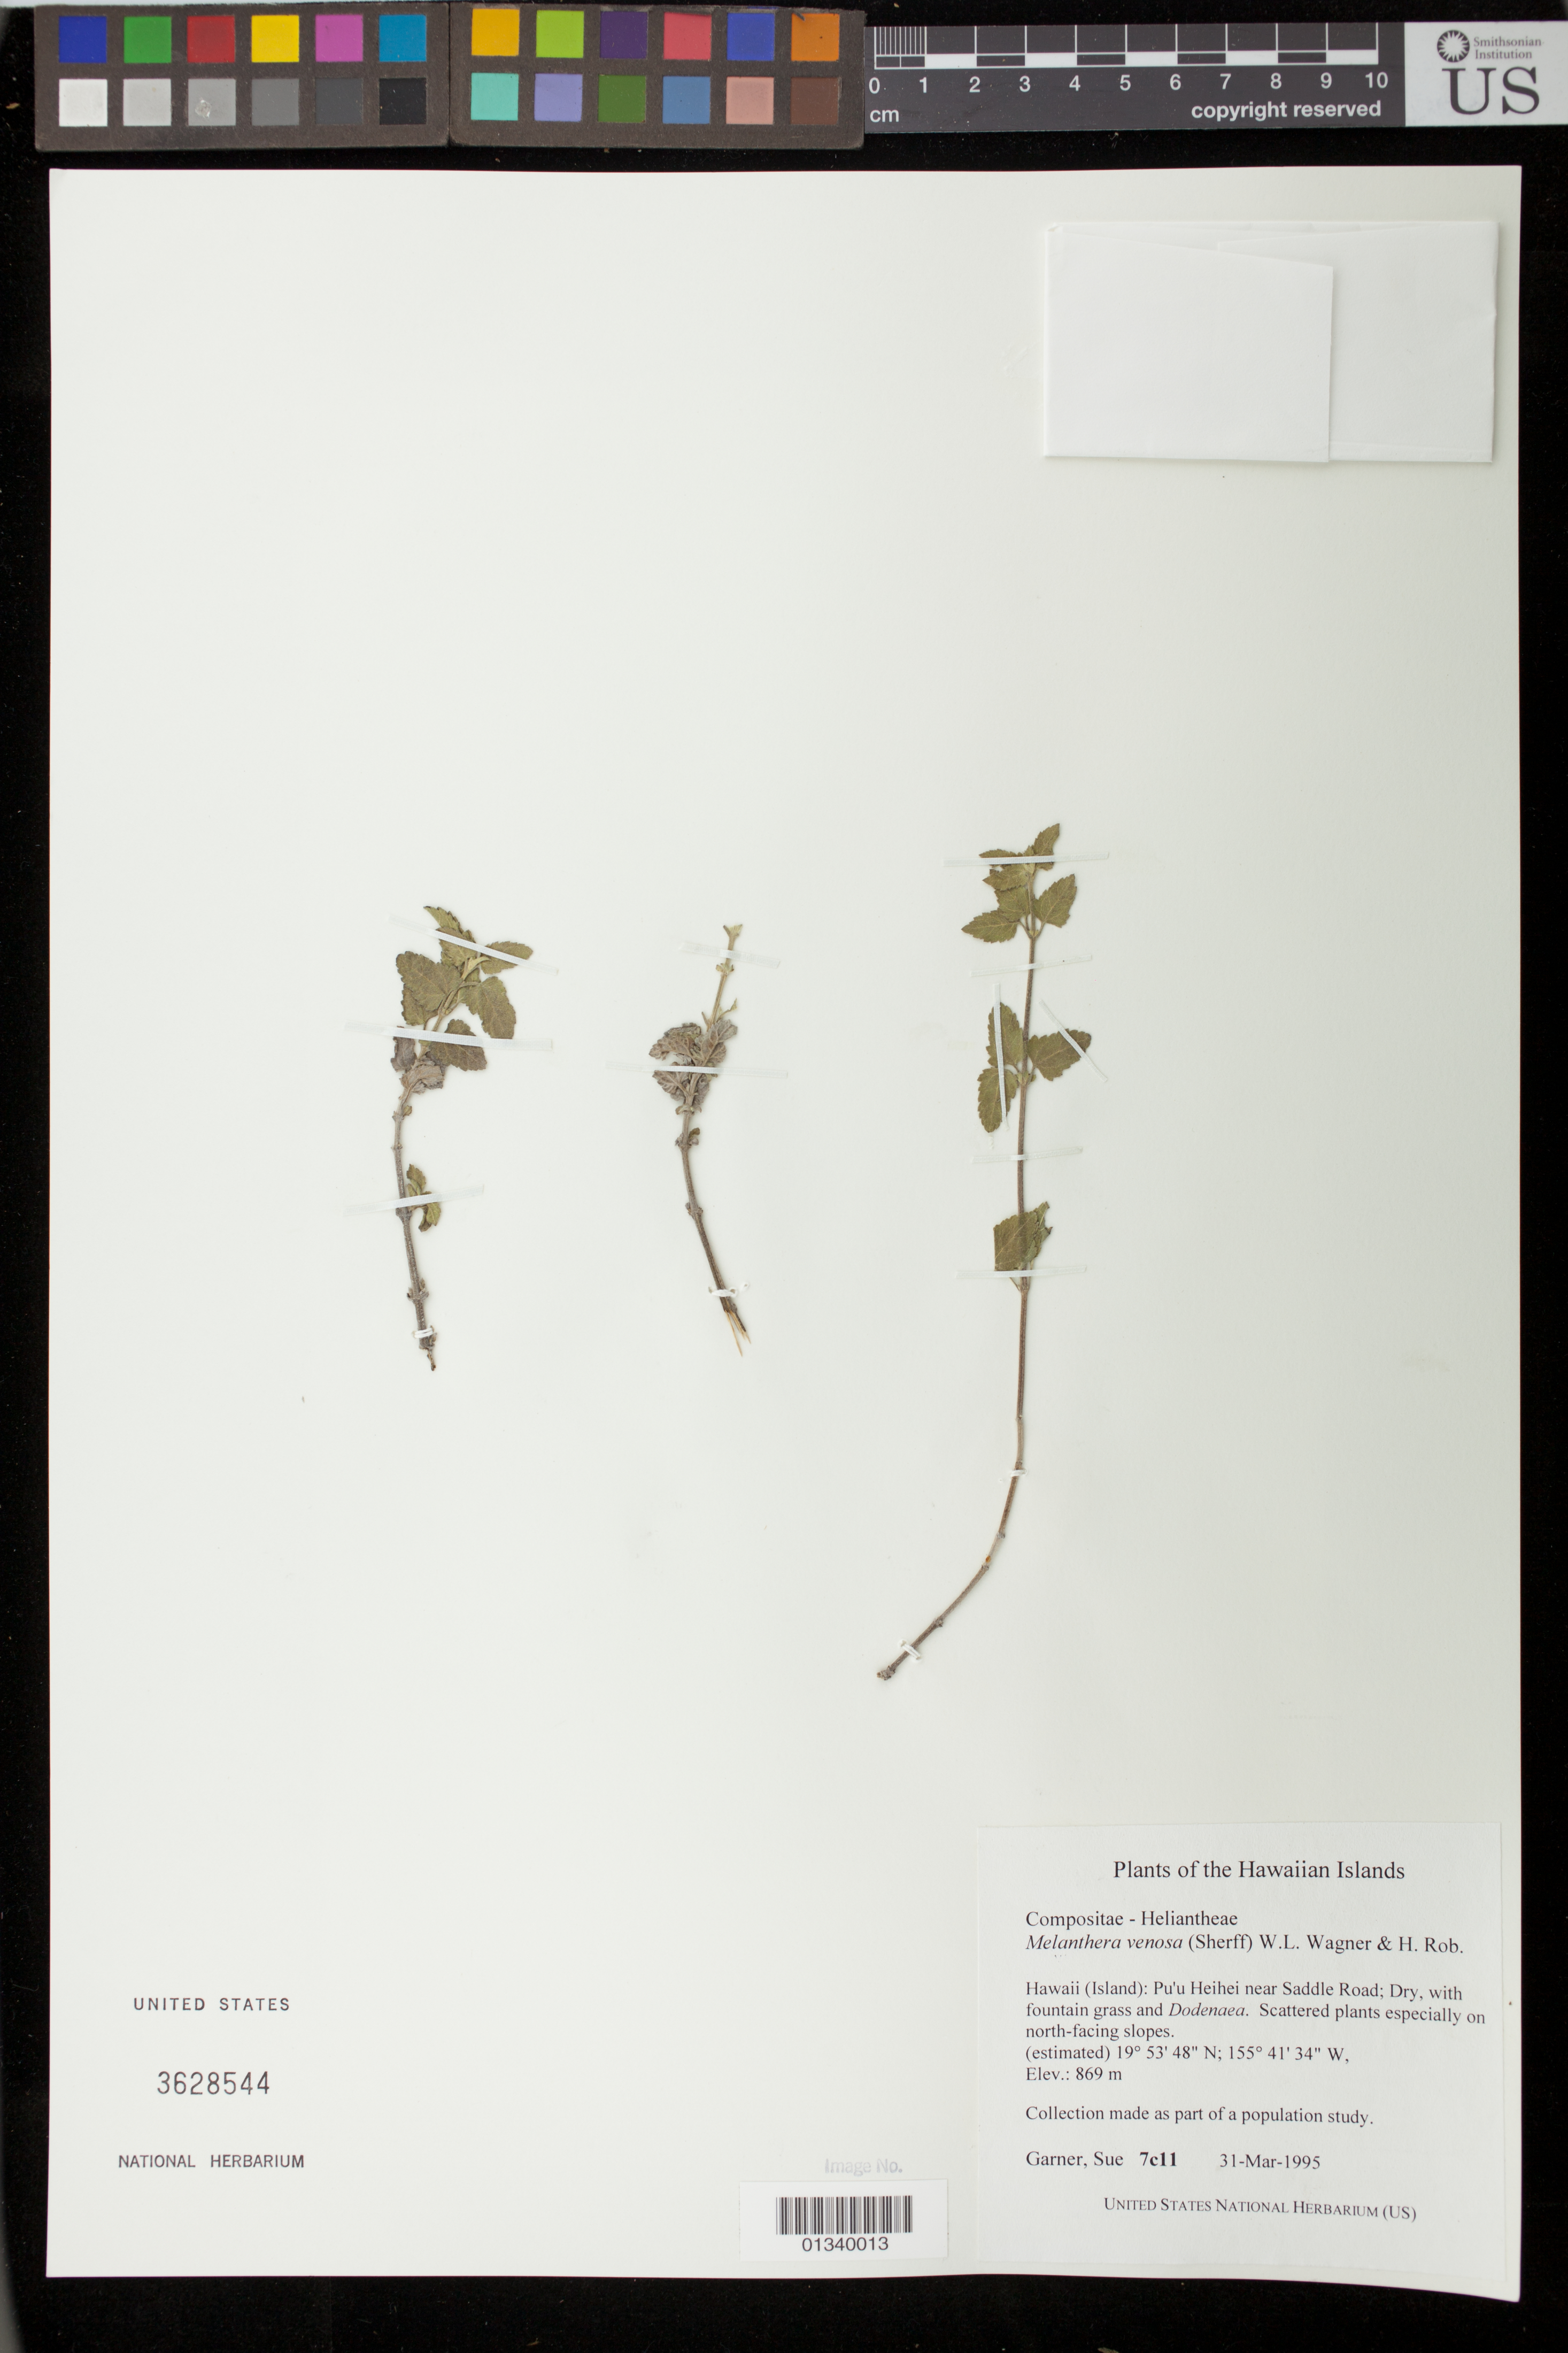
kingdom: Plantae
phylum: Tracheophyta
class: Magnoliopsida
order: Asterales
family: Asteraceae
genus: Wollastonia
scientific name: Wollastonia venosa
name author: (Sherff) Orchard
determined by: Wagner, W. L., (BOT), Smithsonian Institution - National Museum of Natural History (UNITED STATES)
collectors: S. Garner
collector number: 7c11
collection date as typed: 31 March 1995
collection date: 1995-03-31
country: United States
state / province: Hawaii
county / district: Hawaii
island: Hawaii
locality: Pu'u Heihei near Saddle Road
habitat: Dry with fountain grass and Dodenaea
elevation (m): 869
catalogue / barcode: US 3628544